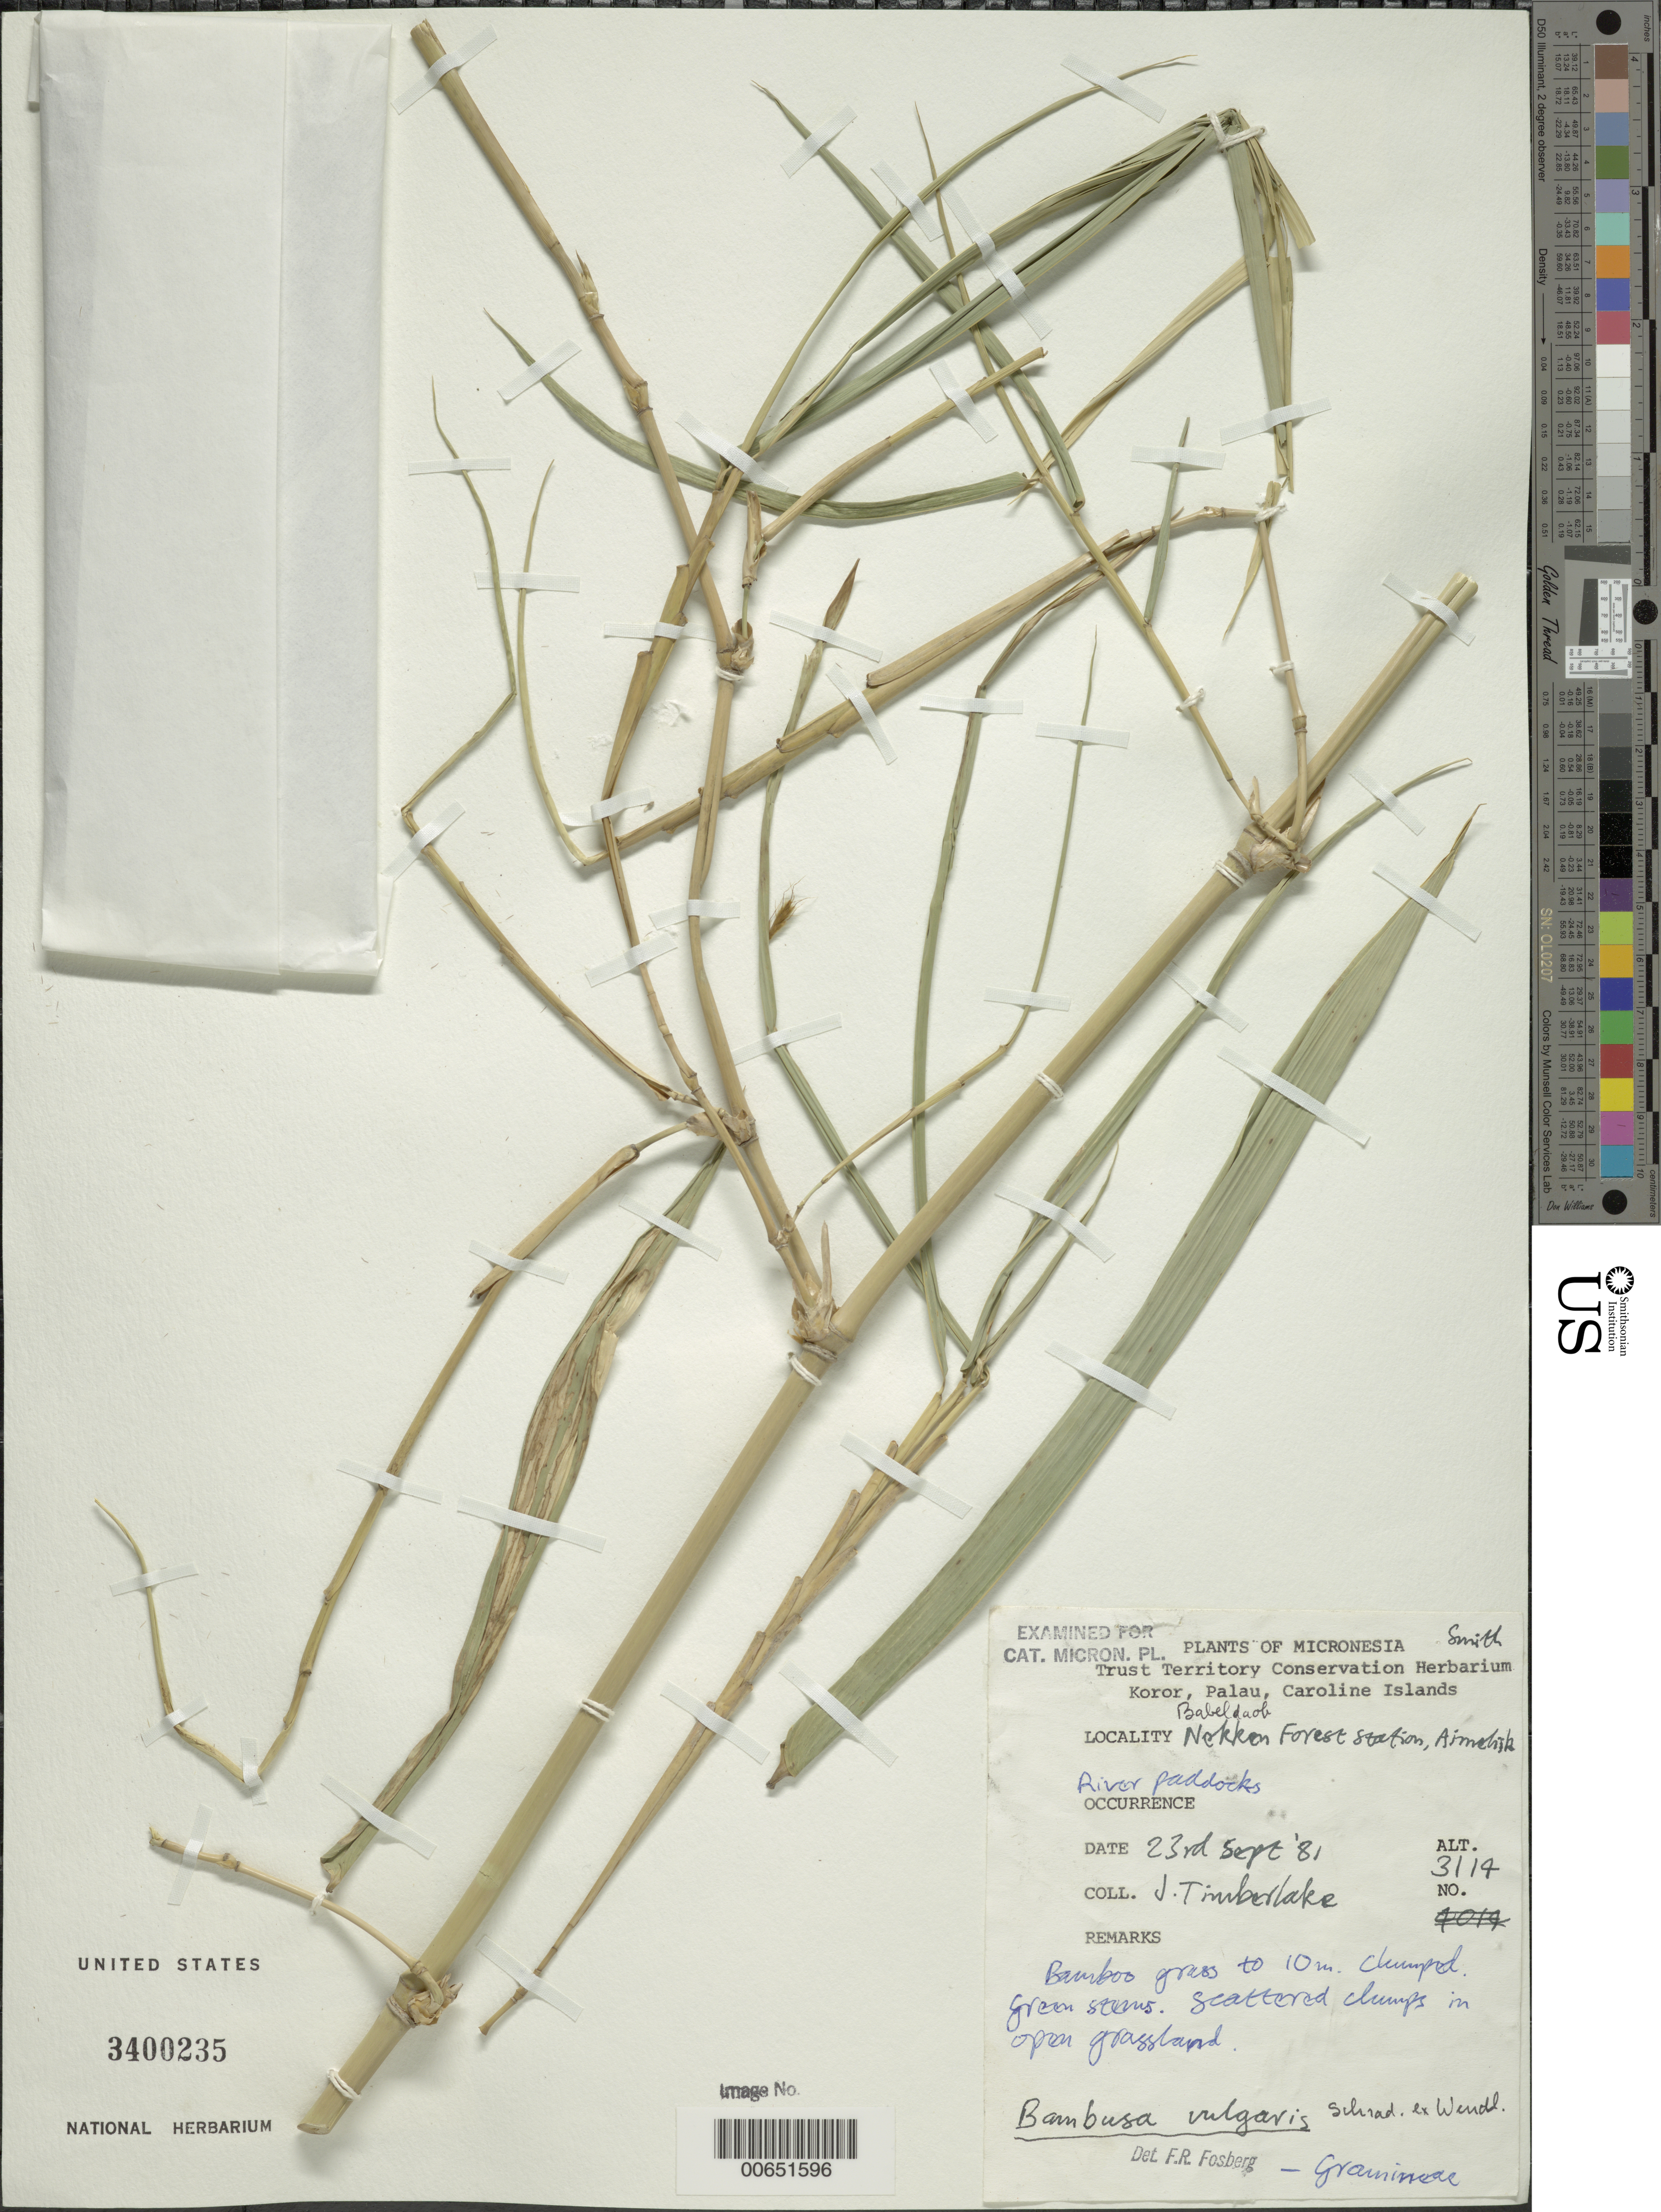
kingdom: Plantae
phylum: Tracheophyta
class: Liliopsida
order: Poales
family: Poaceae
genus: Bambusa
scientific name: Bambusa vulgaris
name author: Schrad. ex J.C. Wendl.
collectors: J. Timberlake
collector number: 3114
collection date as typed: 23 Sep 1981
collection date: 1981-09-23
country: Palau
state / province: Aimeliik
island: Babeldaob [Babelthuap]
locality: Nekken Forest Station, River paddocks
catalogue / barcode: US 3400235